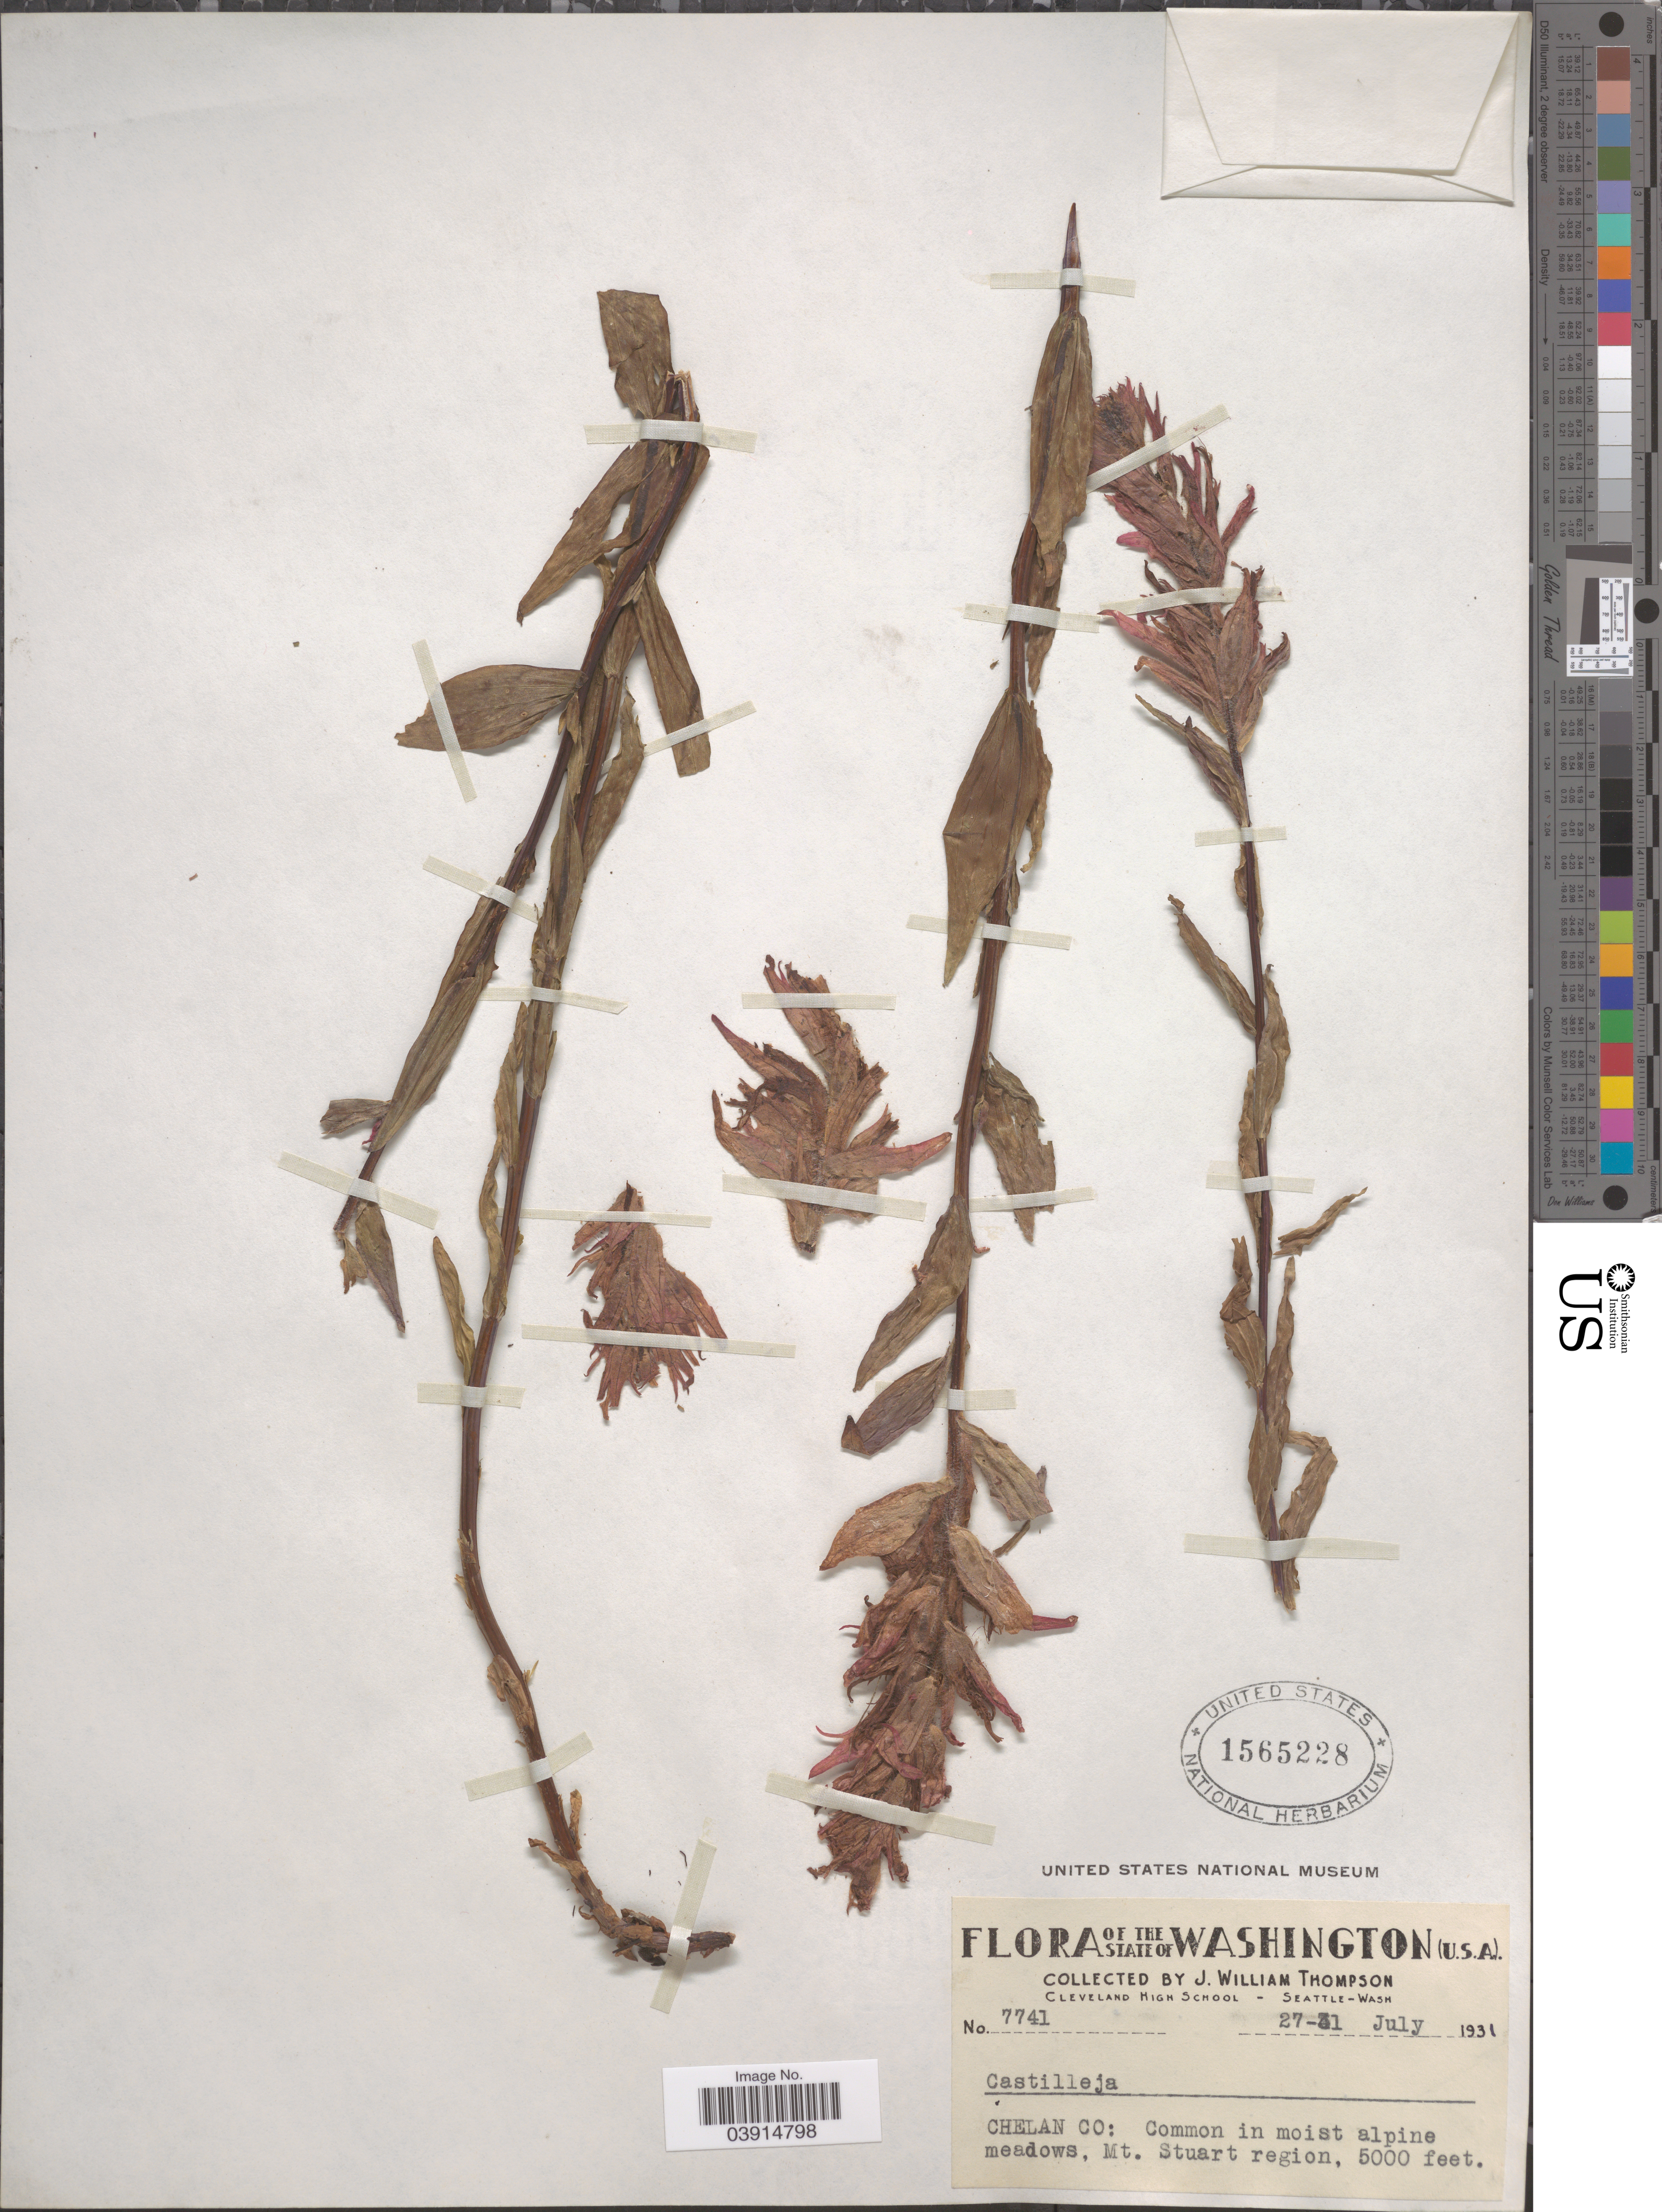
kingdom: Plantae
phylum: Tracheophyta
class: Magnoliopsida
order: Lamiales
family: Orobanchaceae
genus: Castilleja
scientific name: Castilleja sp.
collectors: J. W. Thompson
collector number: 7741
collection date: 1931-07-27/1931-07-31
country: United States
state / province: Washington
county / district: Chelan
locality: Chelan Co: Common in moist alpine meadows, Mt. Stuart region.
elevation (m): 1524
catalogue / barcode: US 1565228